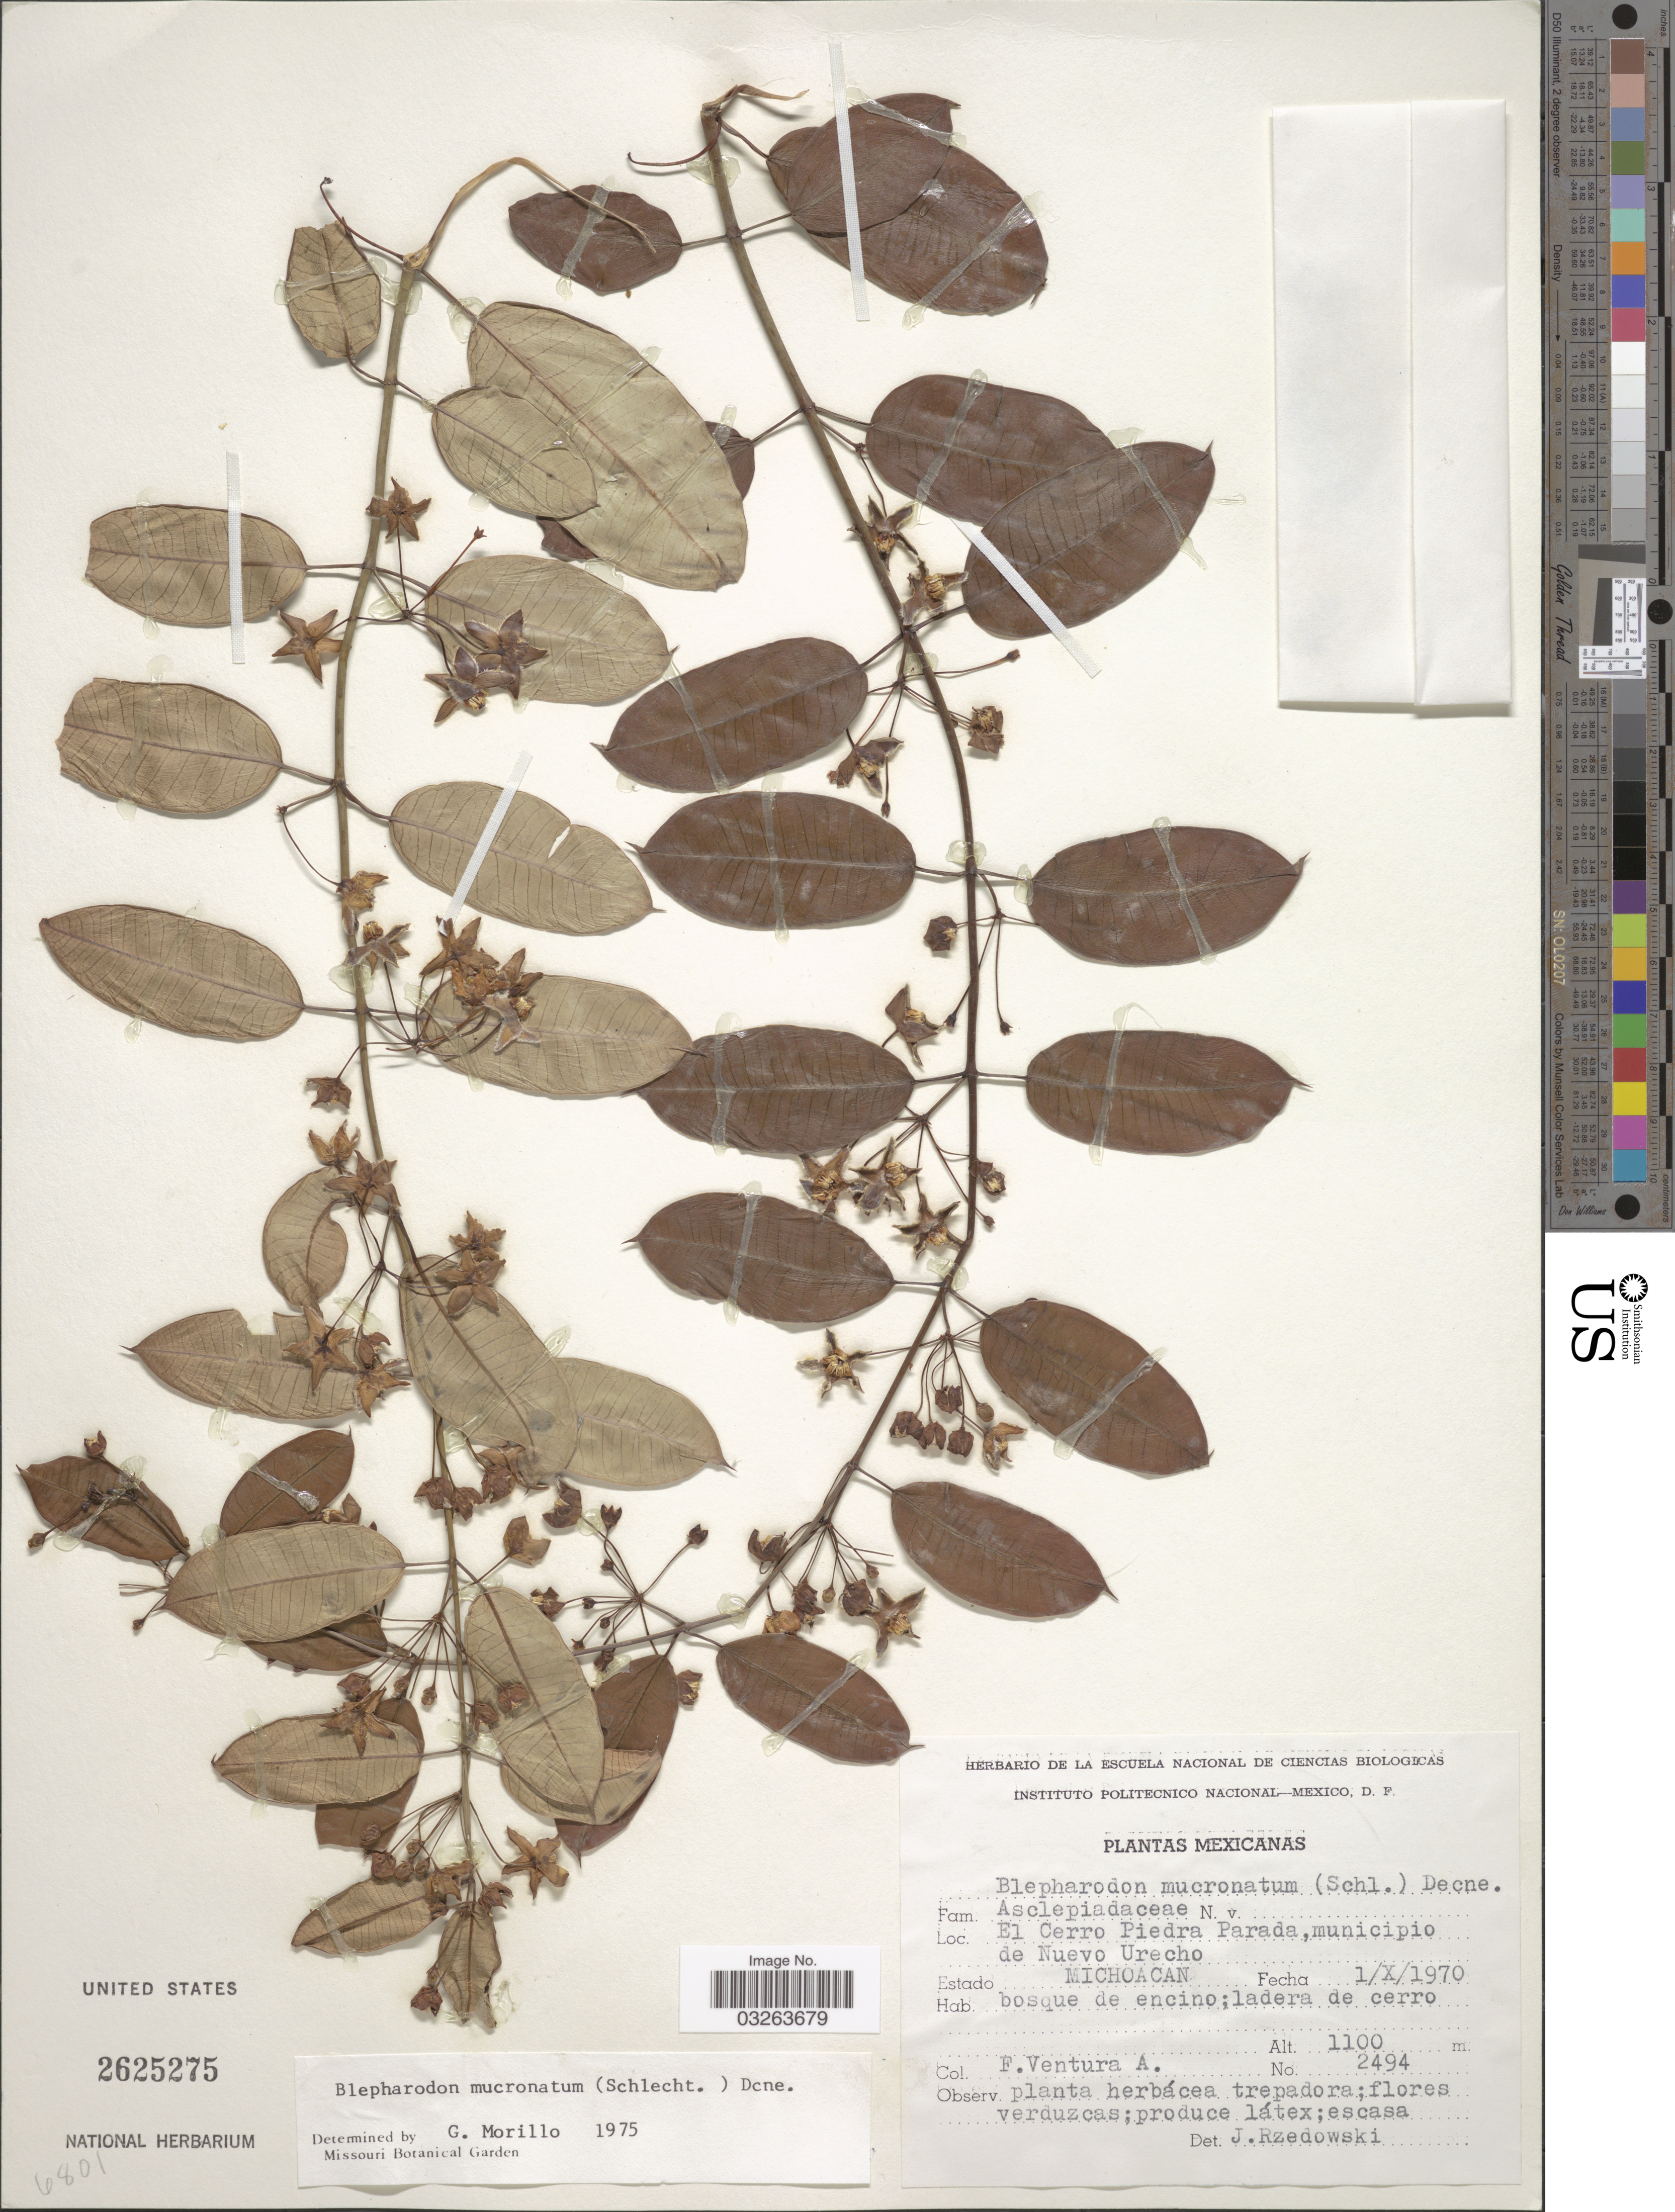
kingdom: Plantae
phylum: Tracheophyta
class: Magnoliopsida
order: Gentianales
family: Apocynaceae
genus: Blepharodon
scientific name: Blepharodon mucronatum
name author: (Schltdl.) Decne.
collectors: F. Ventura A.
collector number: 2494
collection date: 1970-10-01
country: Mexico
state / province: Michoacán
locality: El Cerro Piedra Parada, municipio de Nuevo Urecho.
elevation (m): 1100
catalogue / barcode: US 2625275